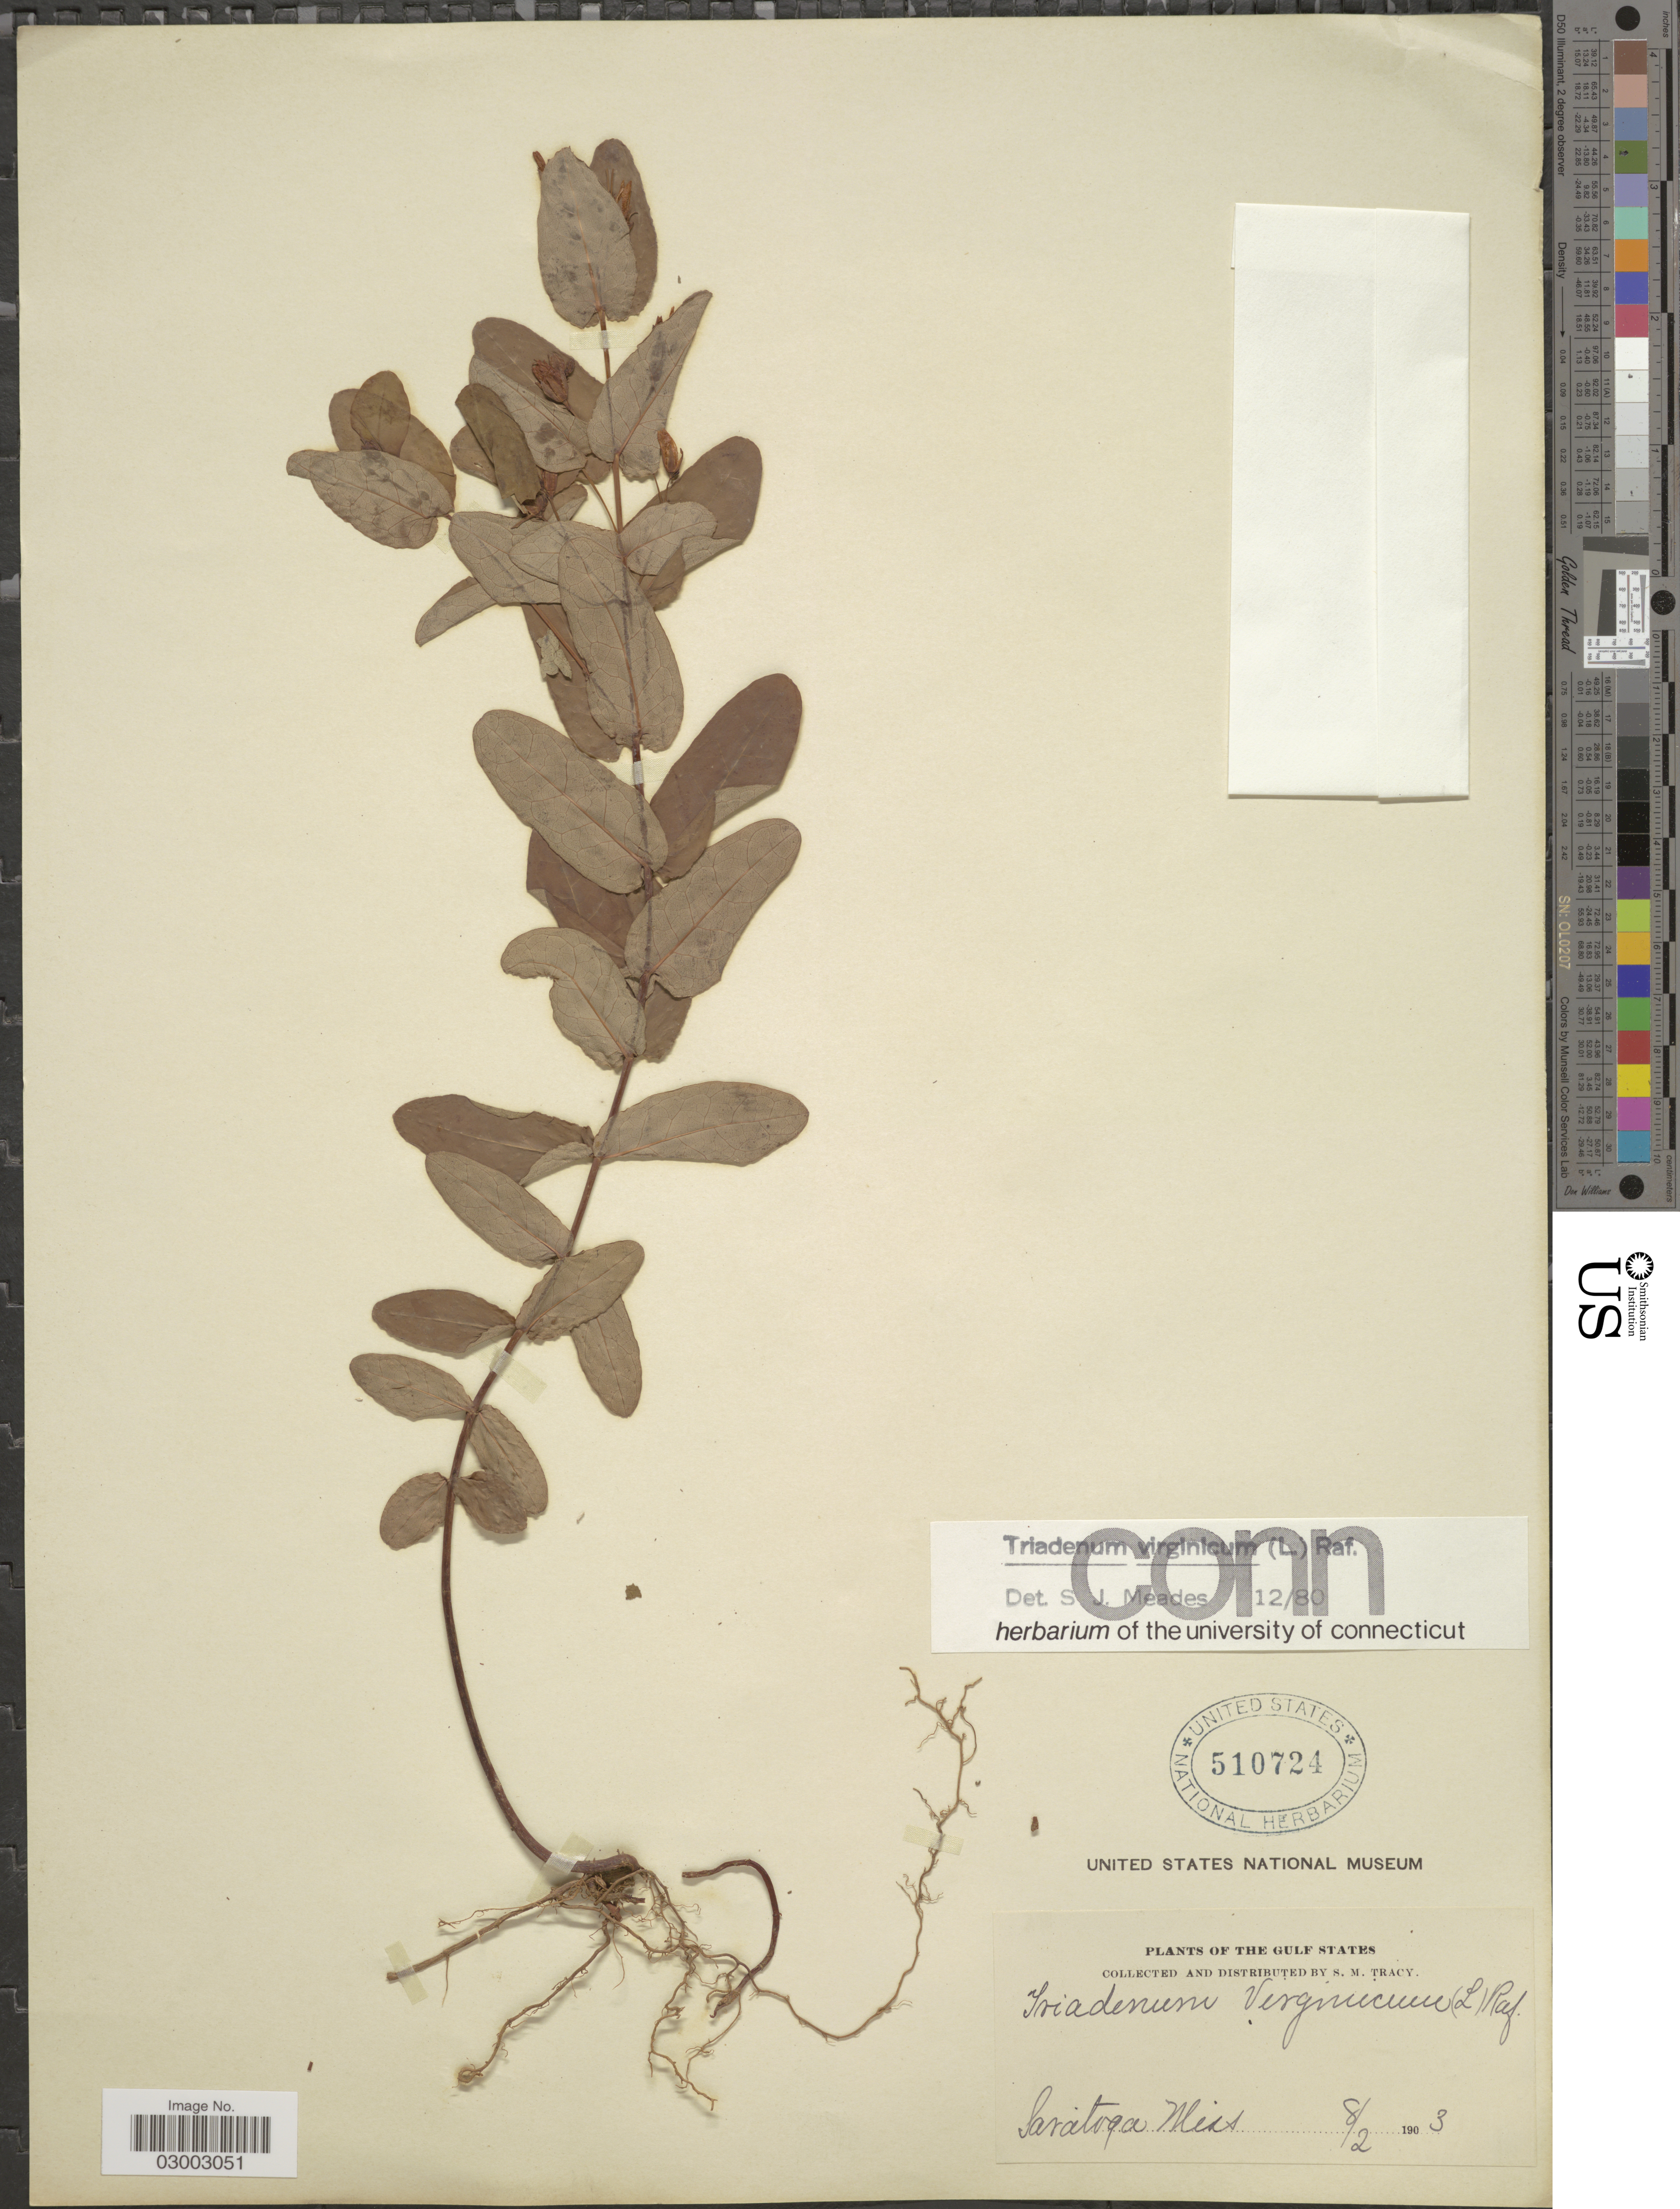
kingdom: Plantae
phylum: Tracheophyta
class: Magnoliopsida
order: Malpighiales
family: Hypericaceae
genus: Hypericum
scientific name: Hypericum virginicum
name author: L.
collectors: S. M. Tracy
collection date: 1903-08-02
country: United States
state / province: Mississippi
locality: The Gulf States, Saratoga.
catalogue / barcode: US 510724